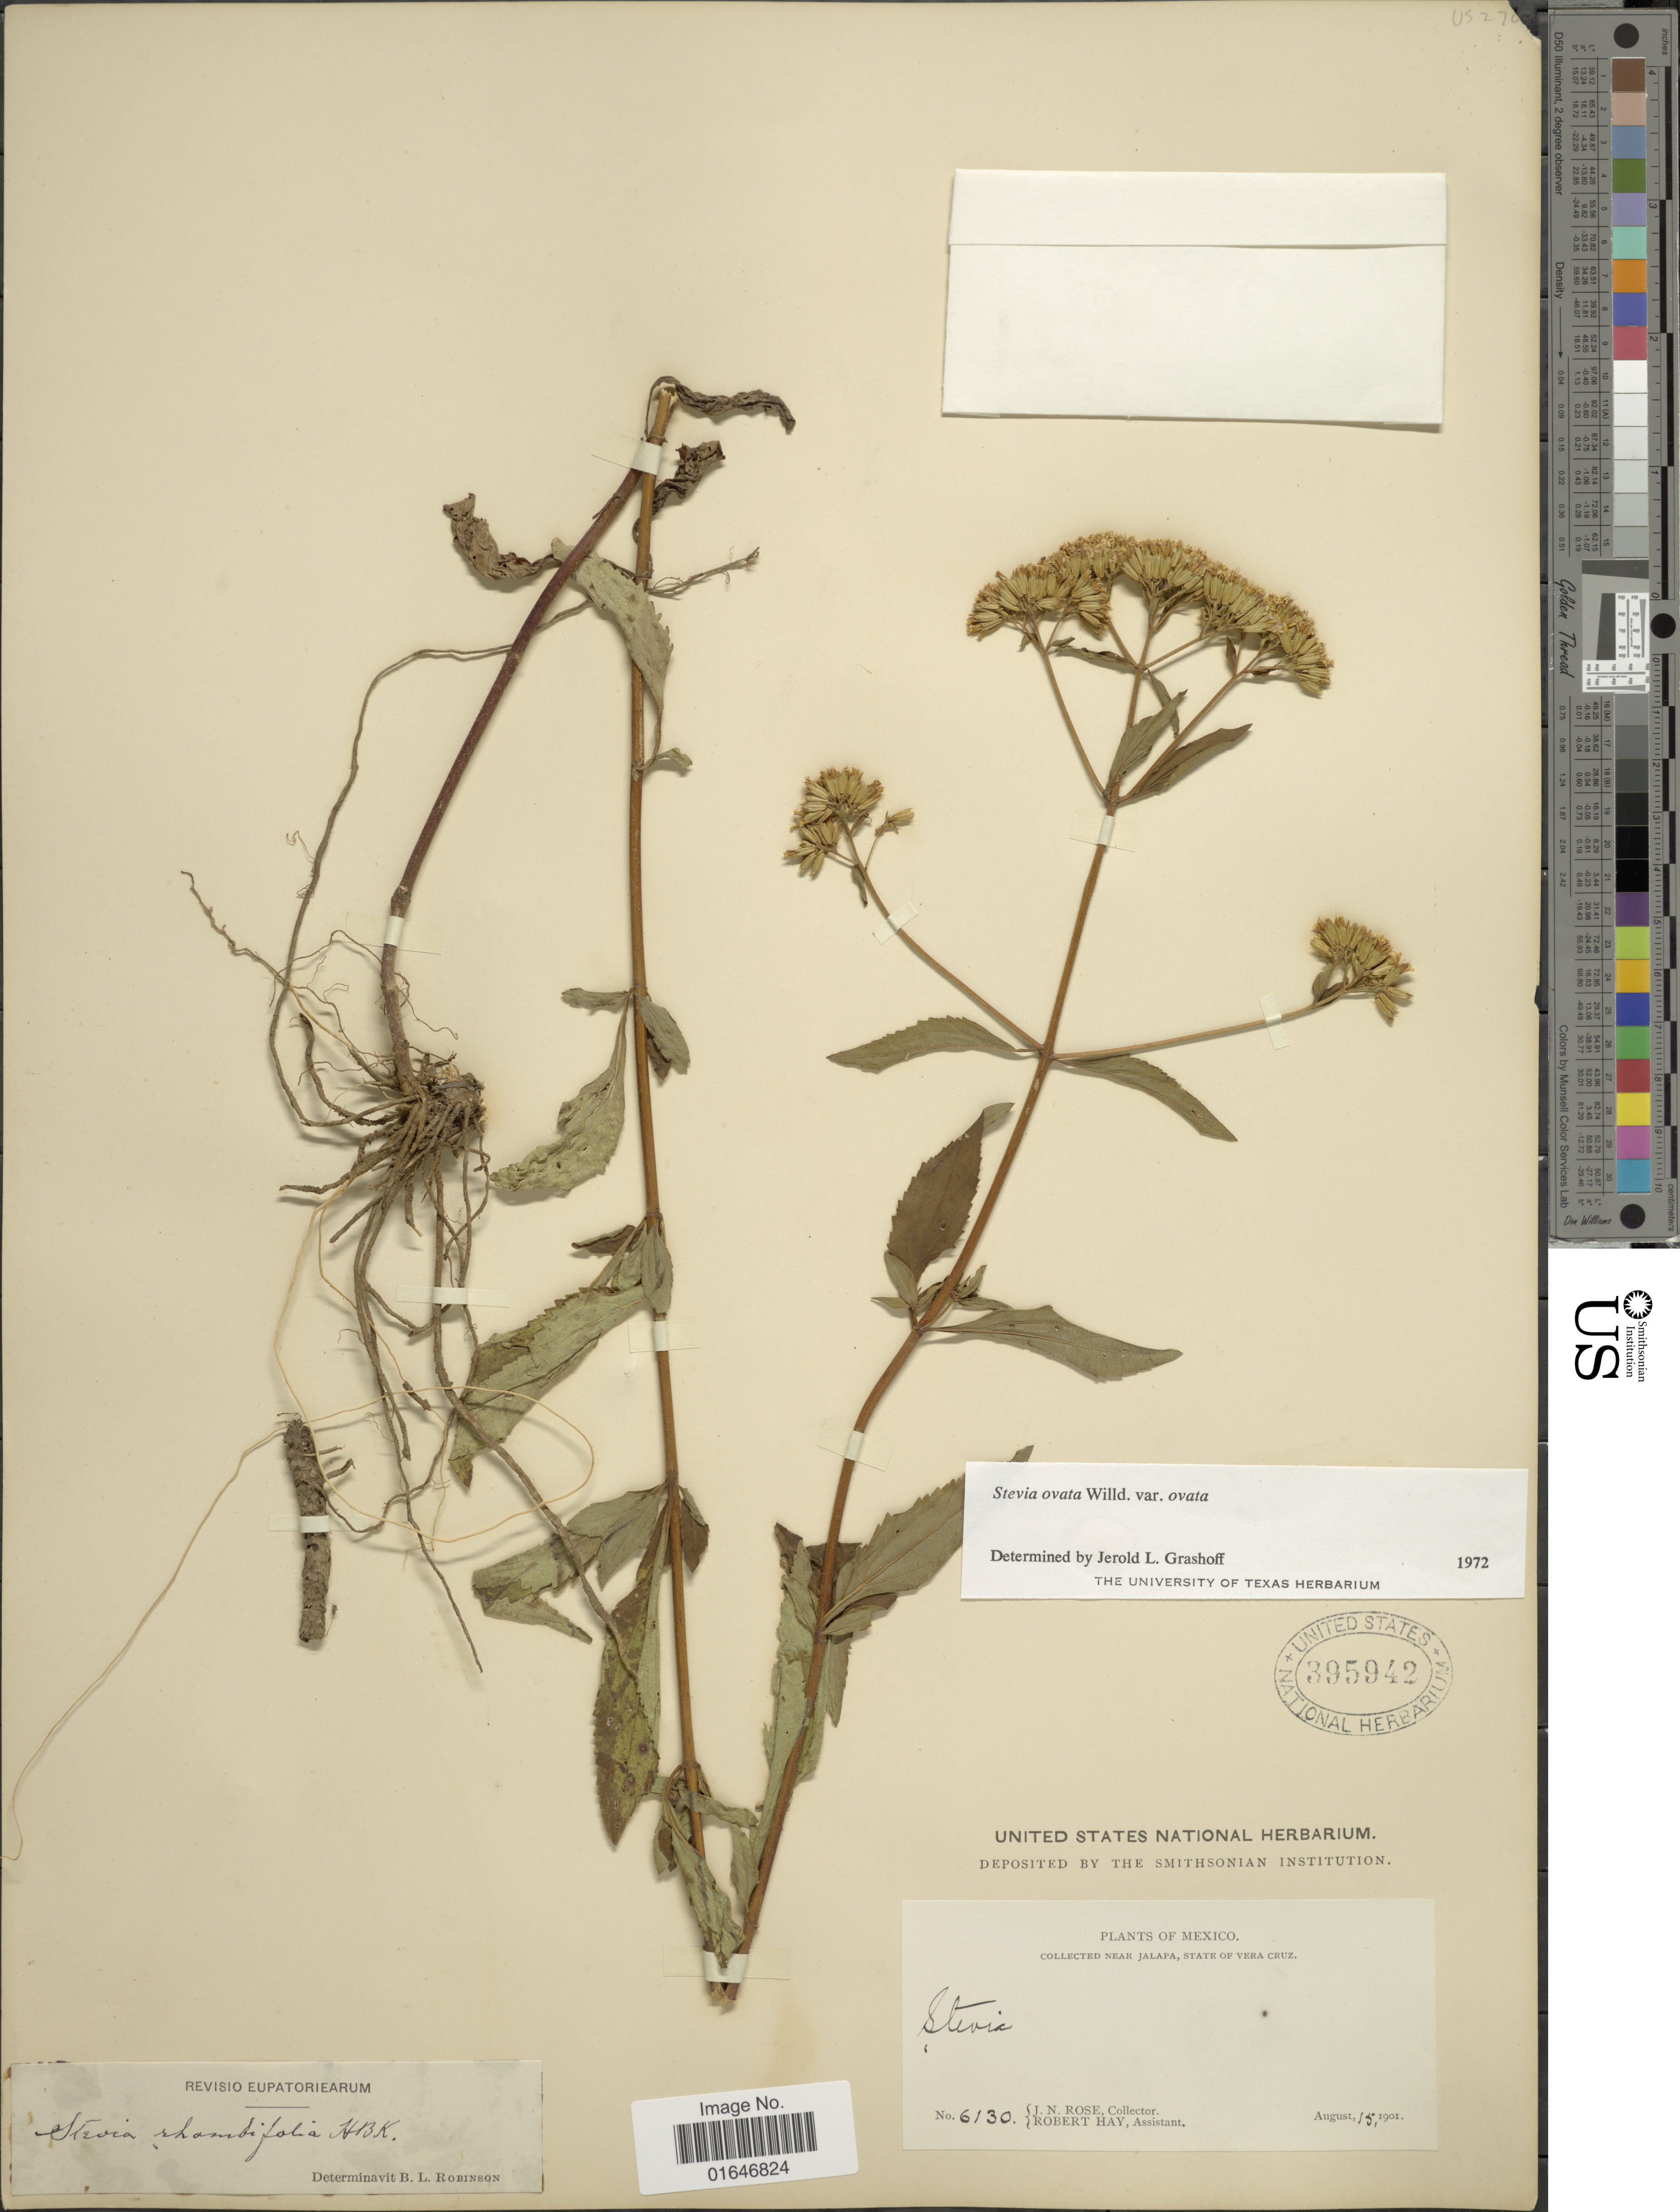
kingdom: Plantae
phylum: Tracheophyta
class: Magnoliopsida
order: Asterales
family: Asteraceae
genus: Stevia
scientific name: Stevia ovata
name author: Willd.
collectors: J. N. Rose & R. Hay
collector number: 6130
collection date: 1901-08-15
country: Mexico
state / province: Veracruz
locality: Near Jalapa, state of Vera Cruz.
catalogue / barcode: US 395942